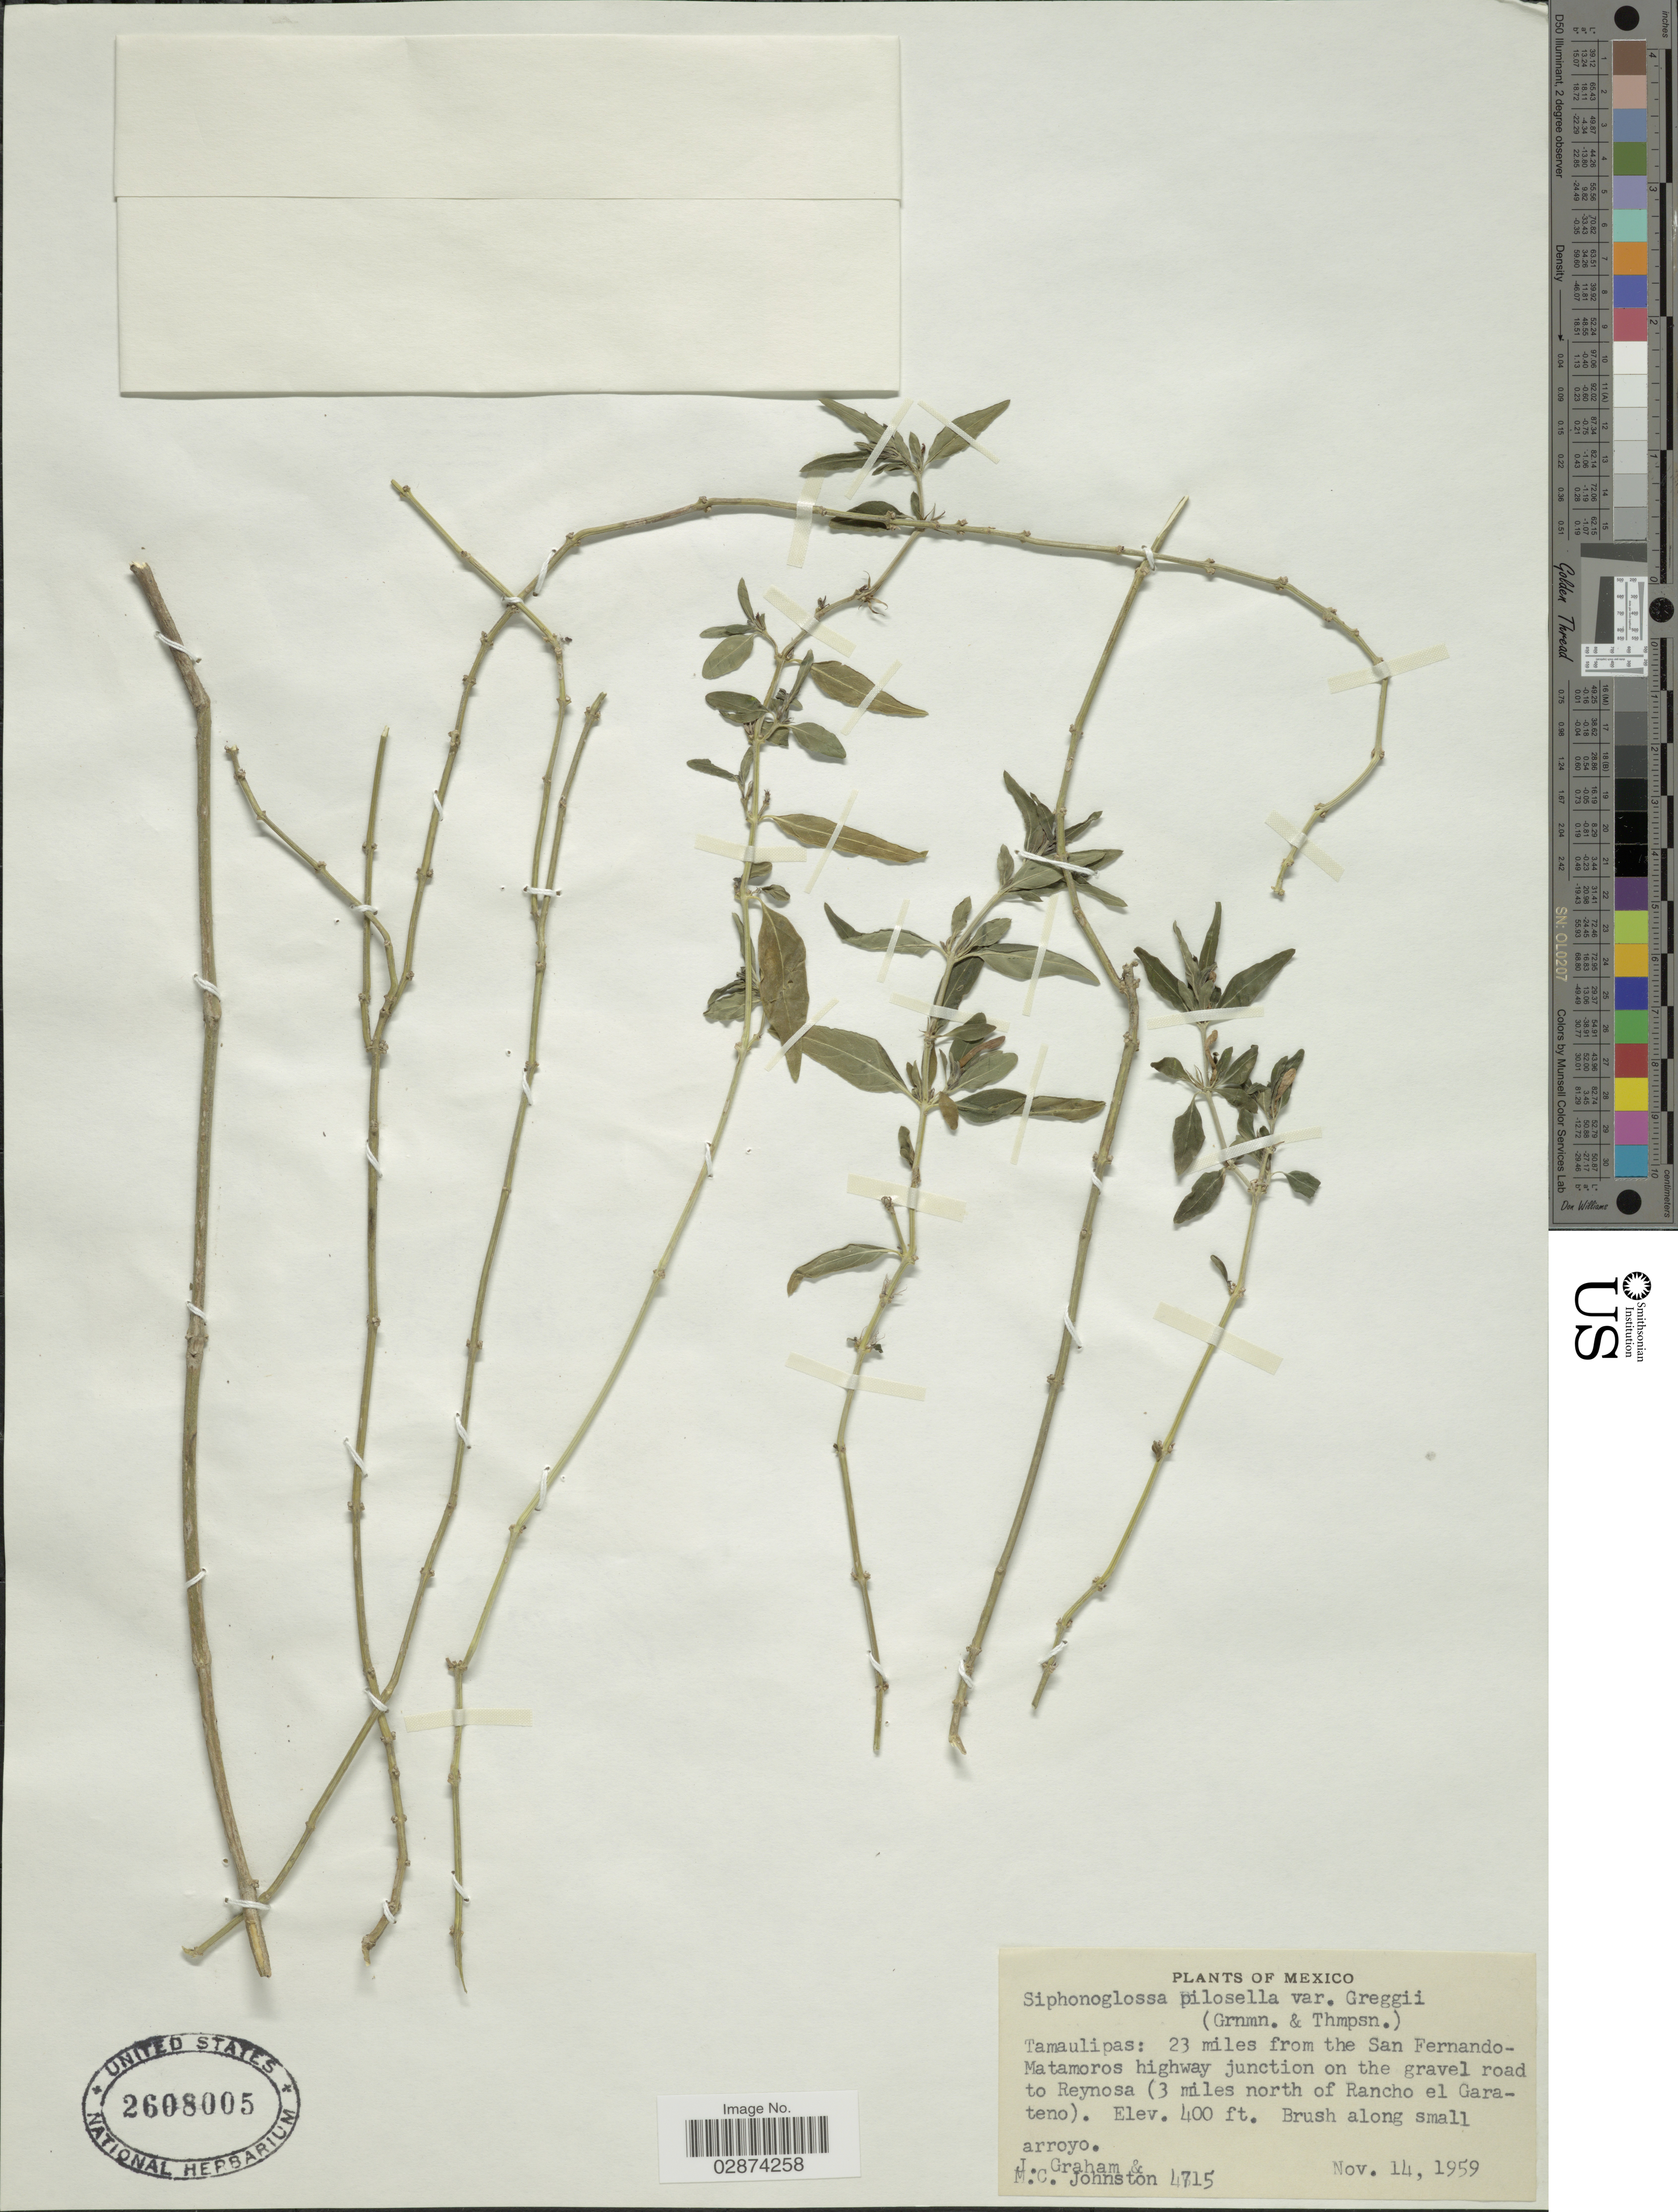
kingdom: Plantae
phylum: Tracheophyta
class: Magnoliopsida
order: Lamiales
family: Acanthaceae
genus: Justicia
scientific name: Justicia pilosella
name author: (Nees) Hilsenb.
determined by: Fisher, Amanda, (LOB), California State University, Long Beach (UNITED STATES)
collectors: J. Graham & M. Johnston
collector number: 4715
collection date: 1959-11-14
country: Mexico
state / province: Tamaulipas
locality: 23 miles from the San Fernando-Matamoros highway junction on the gravel road to Reynosa (3 miles north of Rancho el Garateno).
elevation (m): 122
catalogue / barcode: US 2608005